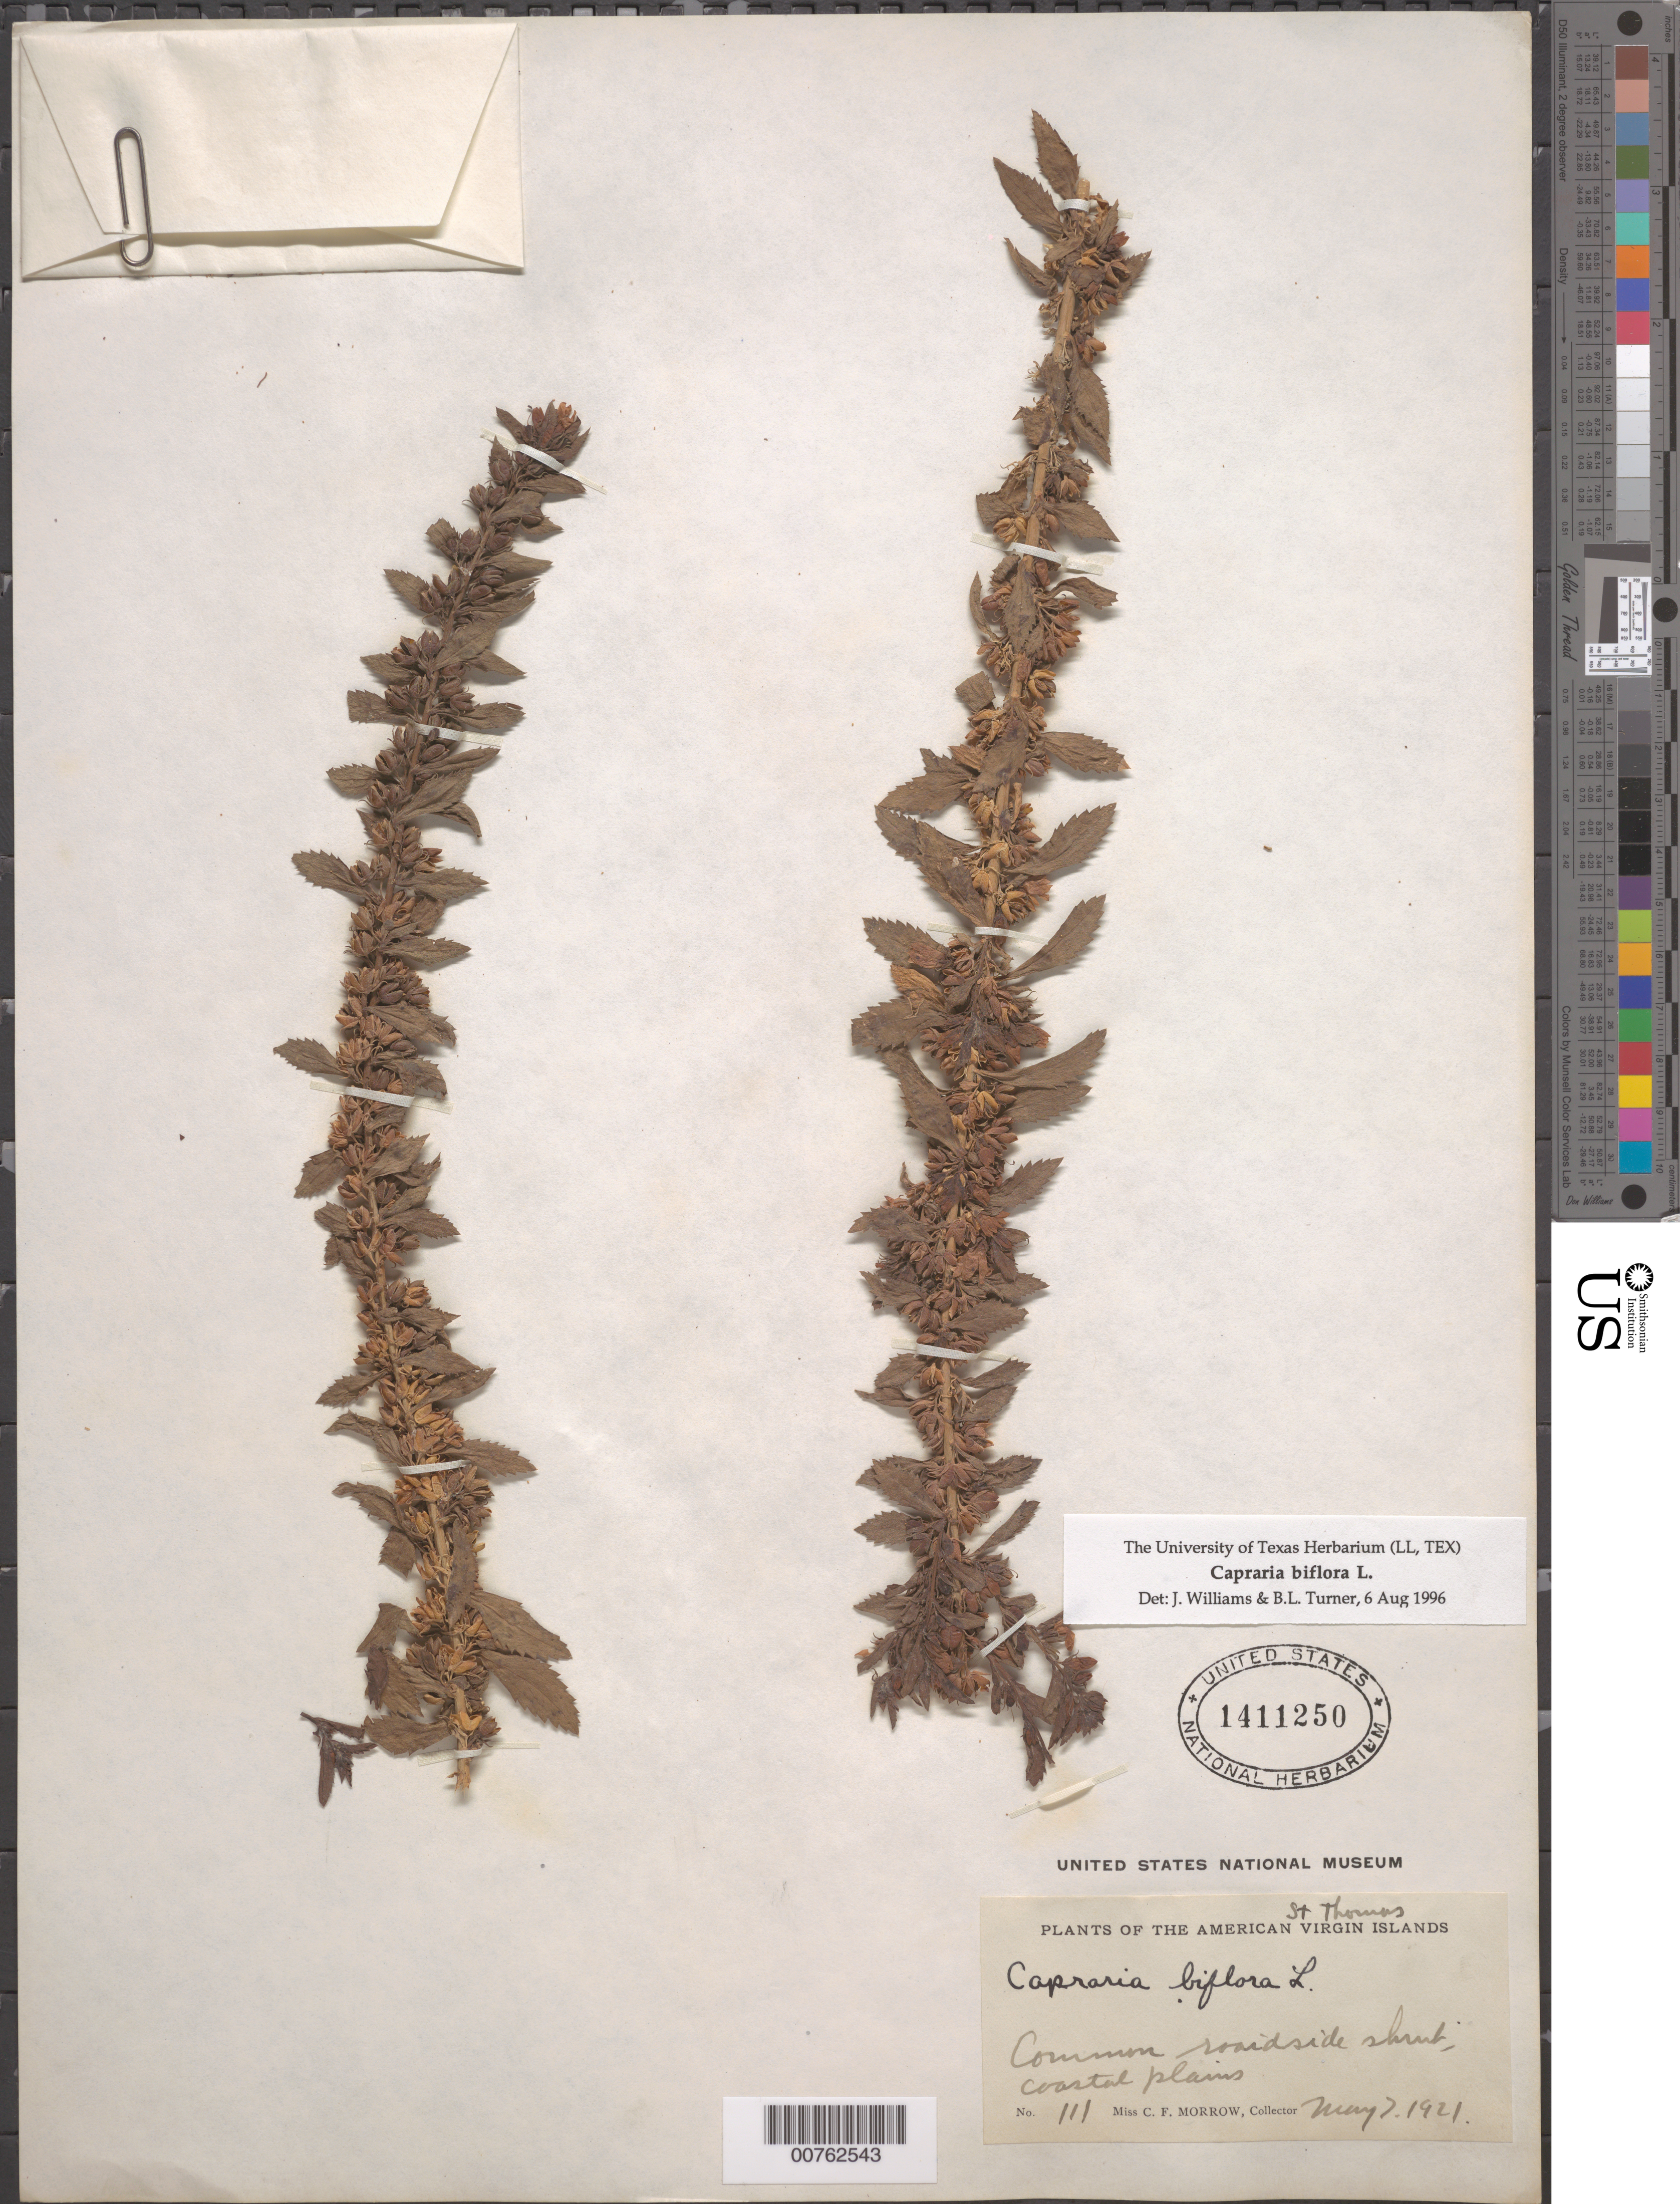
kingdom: Plantae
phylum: Tracheophyta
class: Magnoliopsida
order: Lamiales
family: Scrophulariaceae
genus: Capraria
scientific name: Capraria biflora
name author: L.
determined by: Williams, J.; Turner, B. L.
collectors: C. Morrow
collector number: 111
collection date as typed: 07 May 1921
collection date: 1921-05-07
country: U.S. Virgin Islands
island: St. Thomas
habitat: Roadside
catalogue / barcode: US 1411250